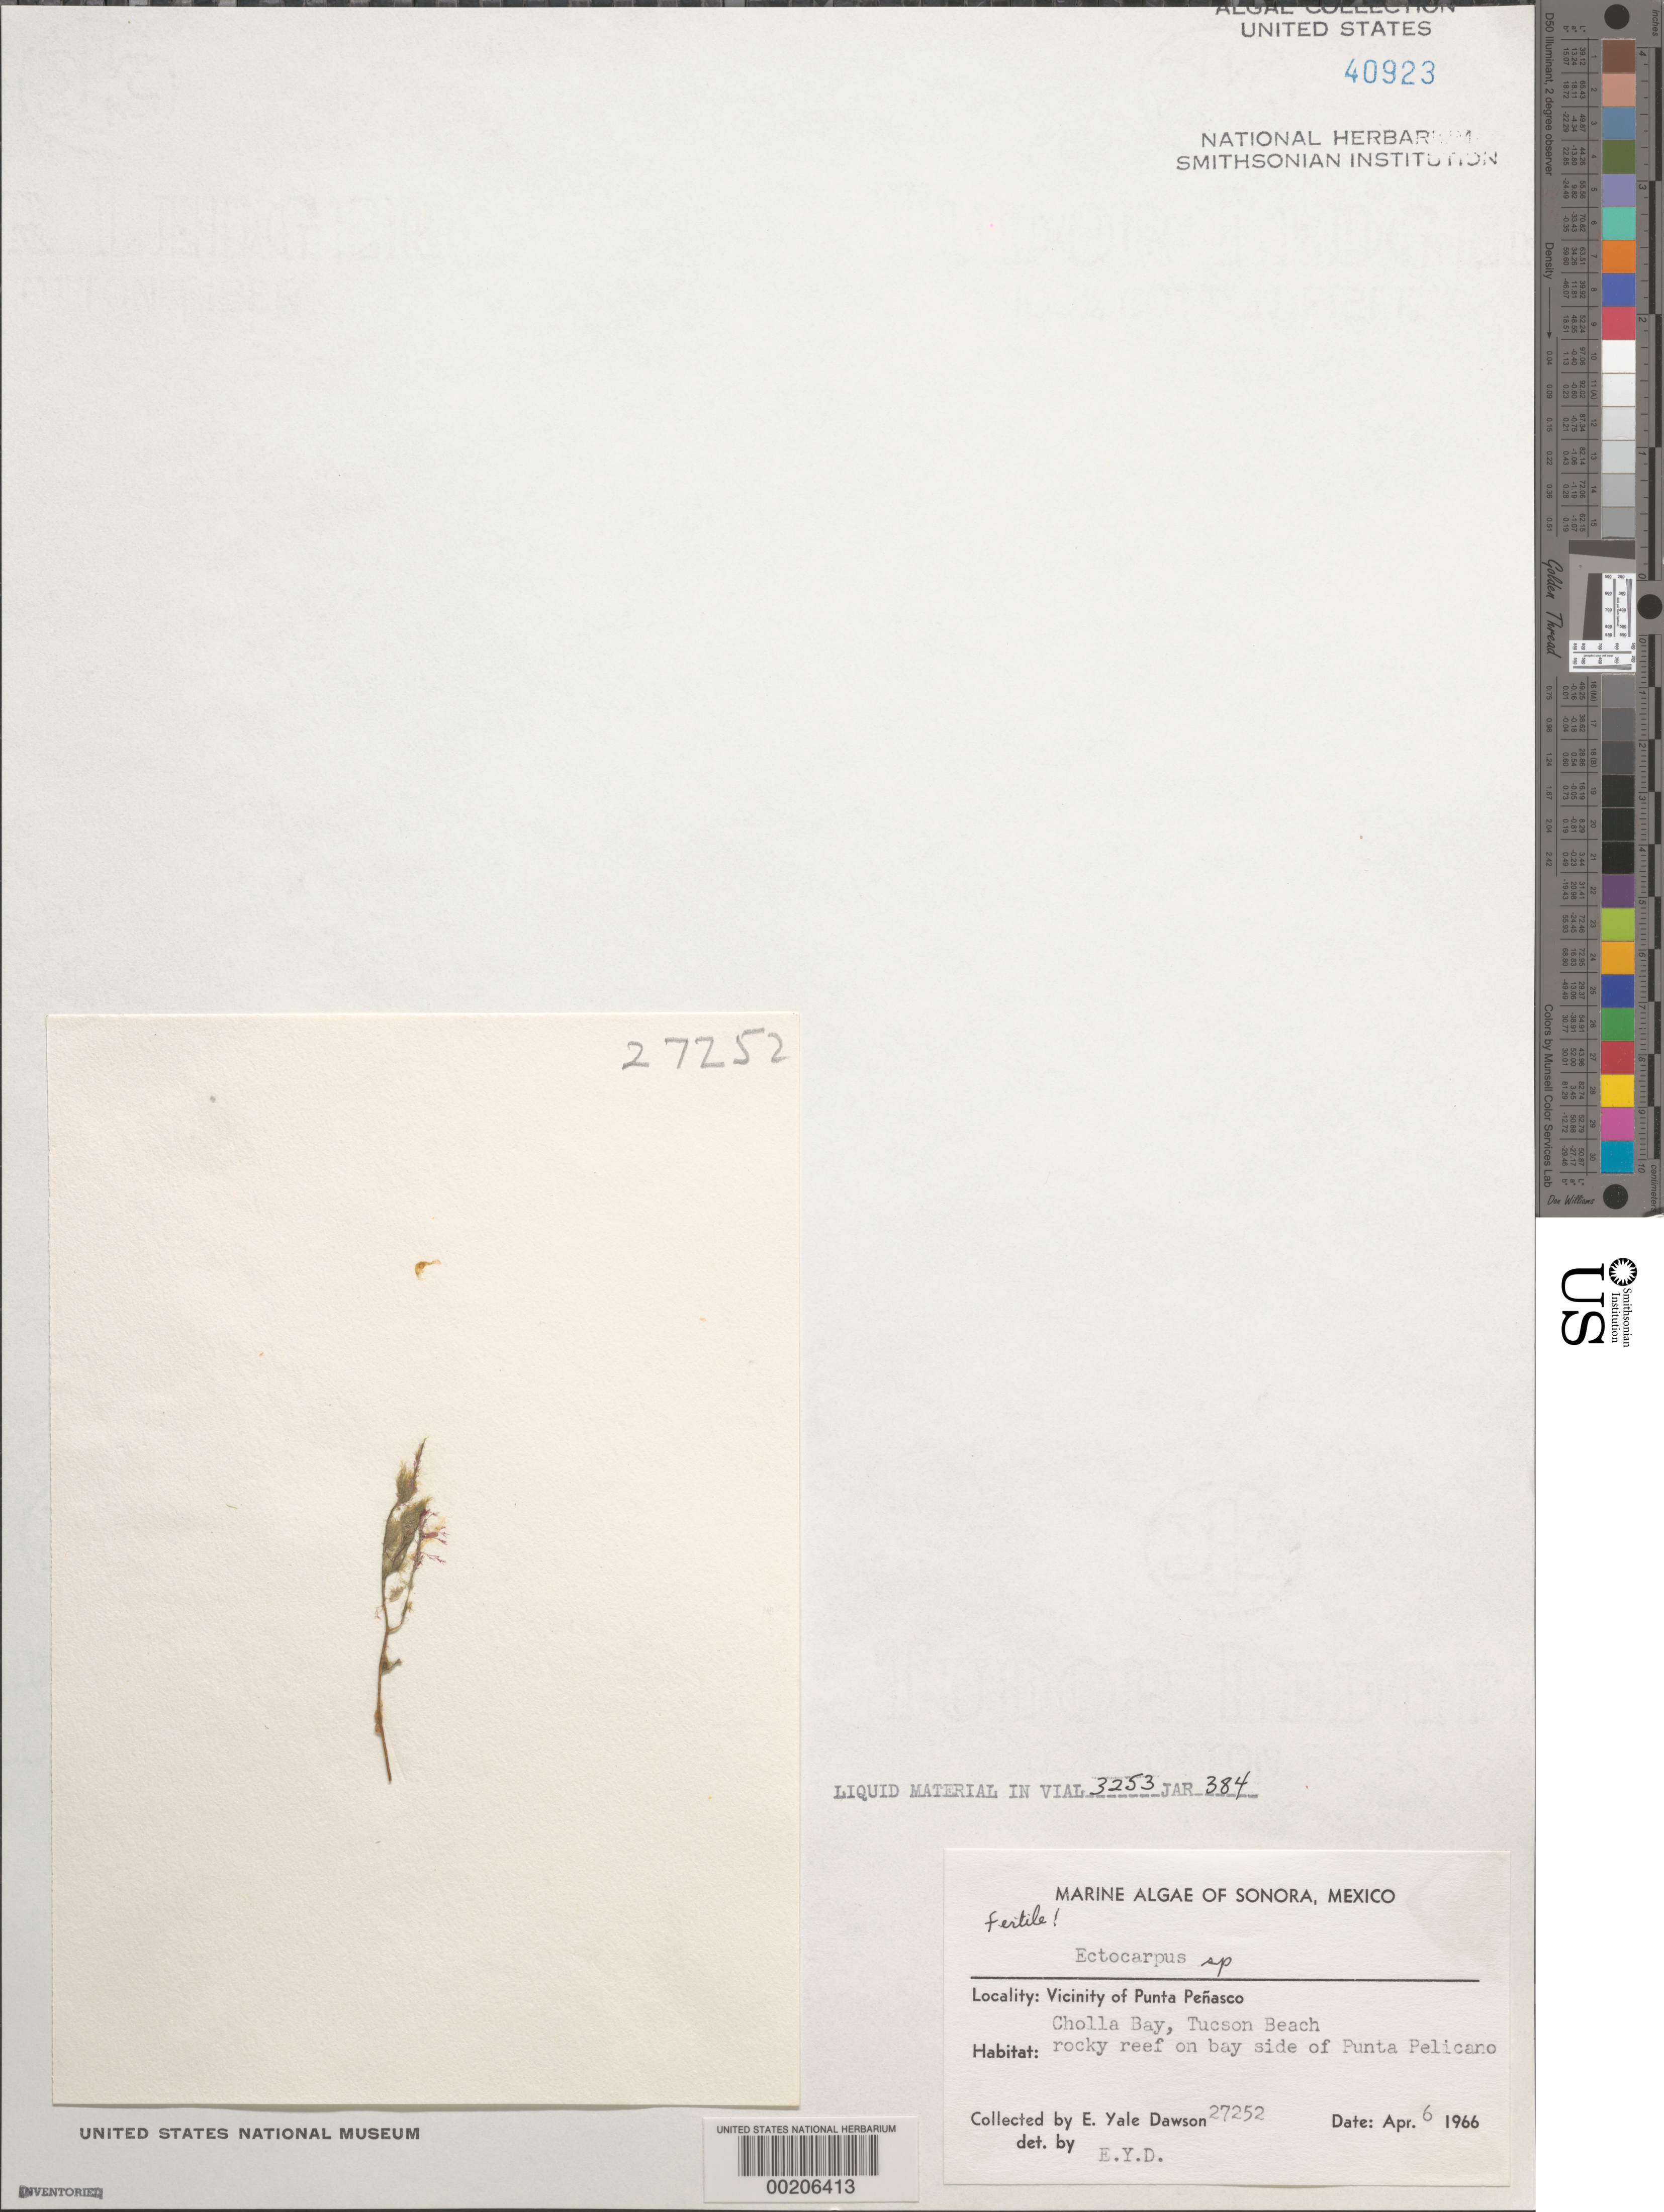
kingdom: Chromista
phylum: Ochrophyta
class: Phaeophyceae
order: Ectocarpales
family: Ectocarpaceae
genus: Ectocarpus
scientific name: Ectocarpus sp.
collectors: E. Y. Dawson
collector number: EYD 27252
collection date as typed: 06 Apr 1966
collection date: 1966-04-06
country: Mexico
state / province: Sonora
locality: Cholla Bay, Tucson Beach, Punta Penasco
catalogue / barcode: US 40923